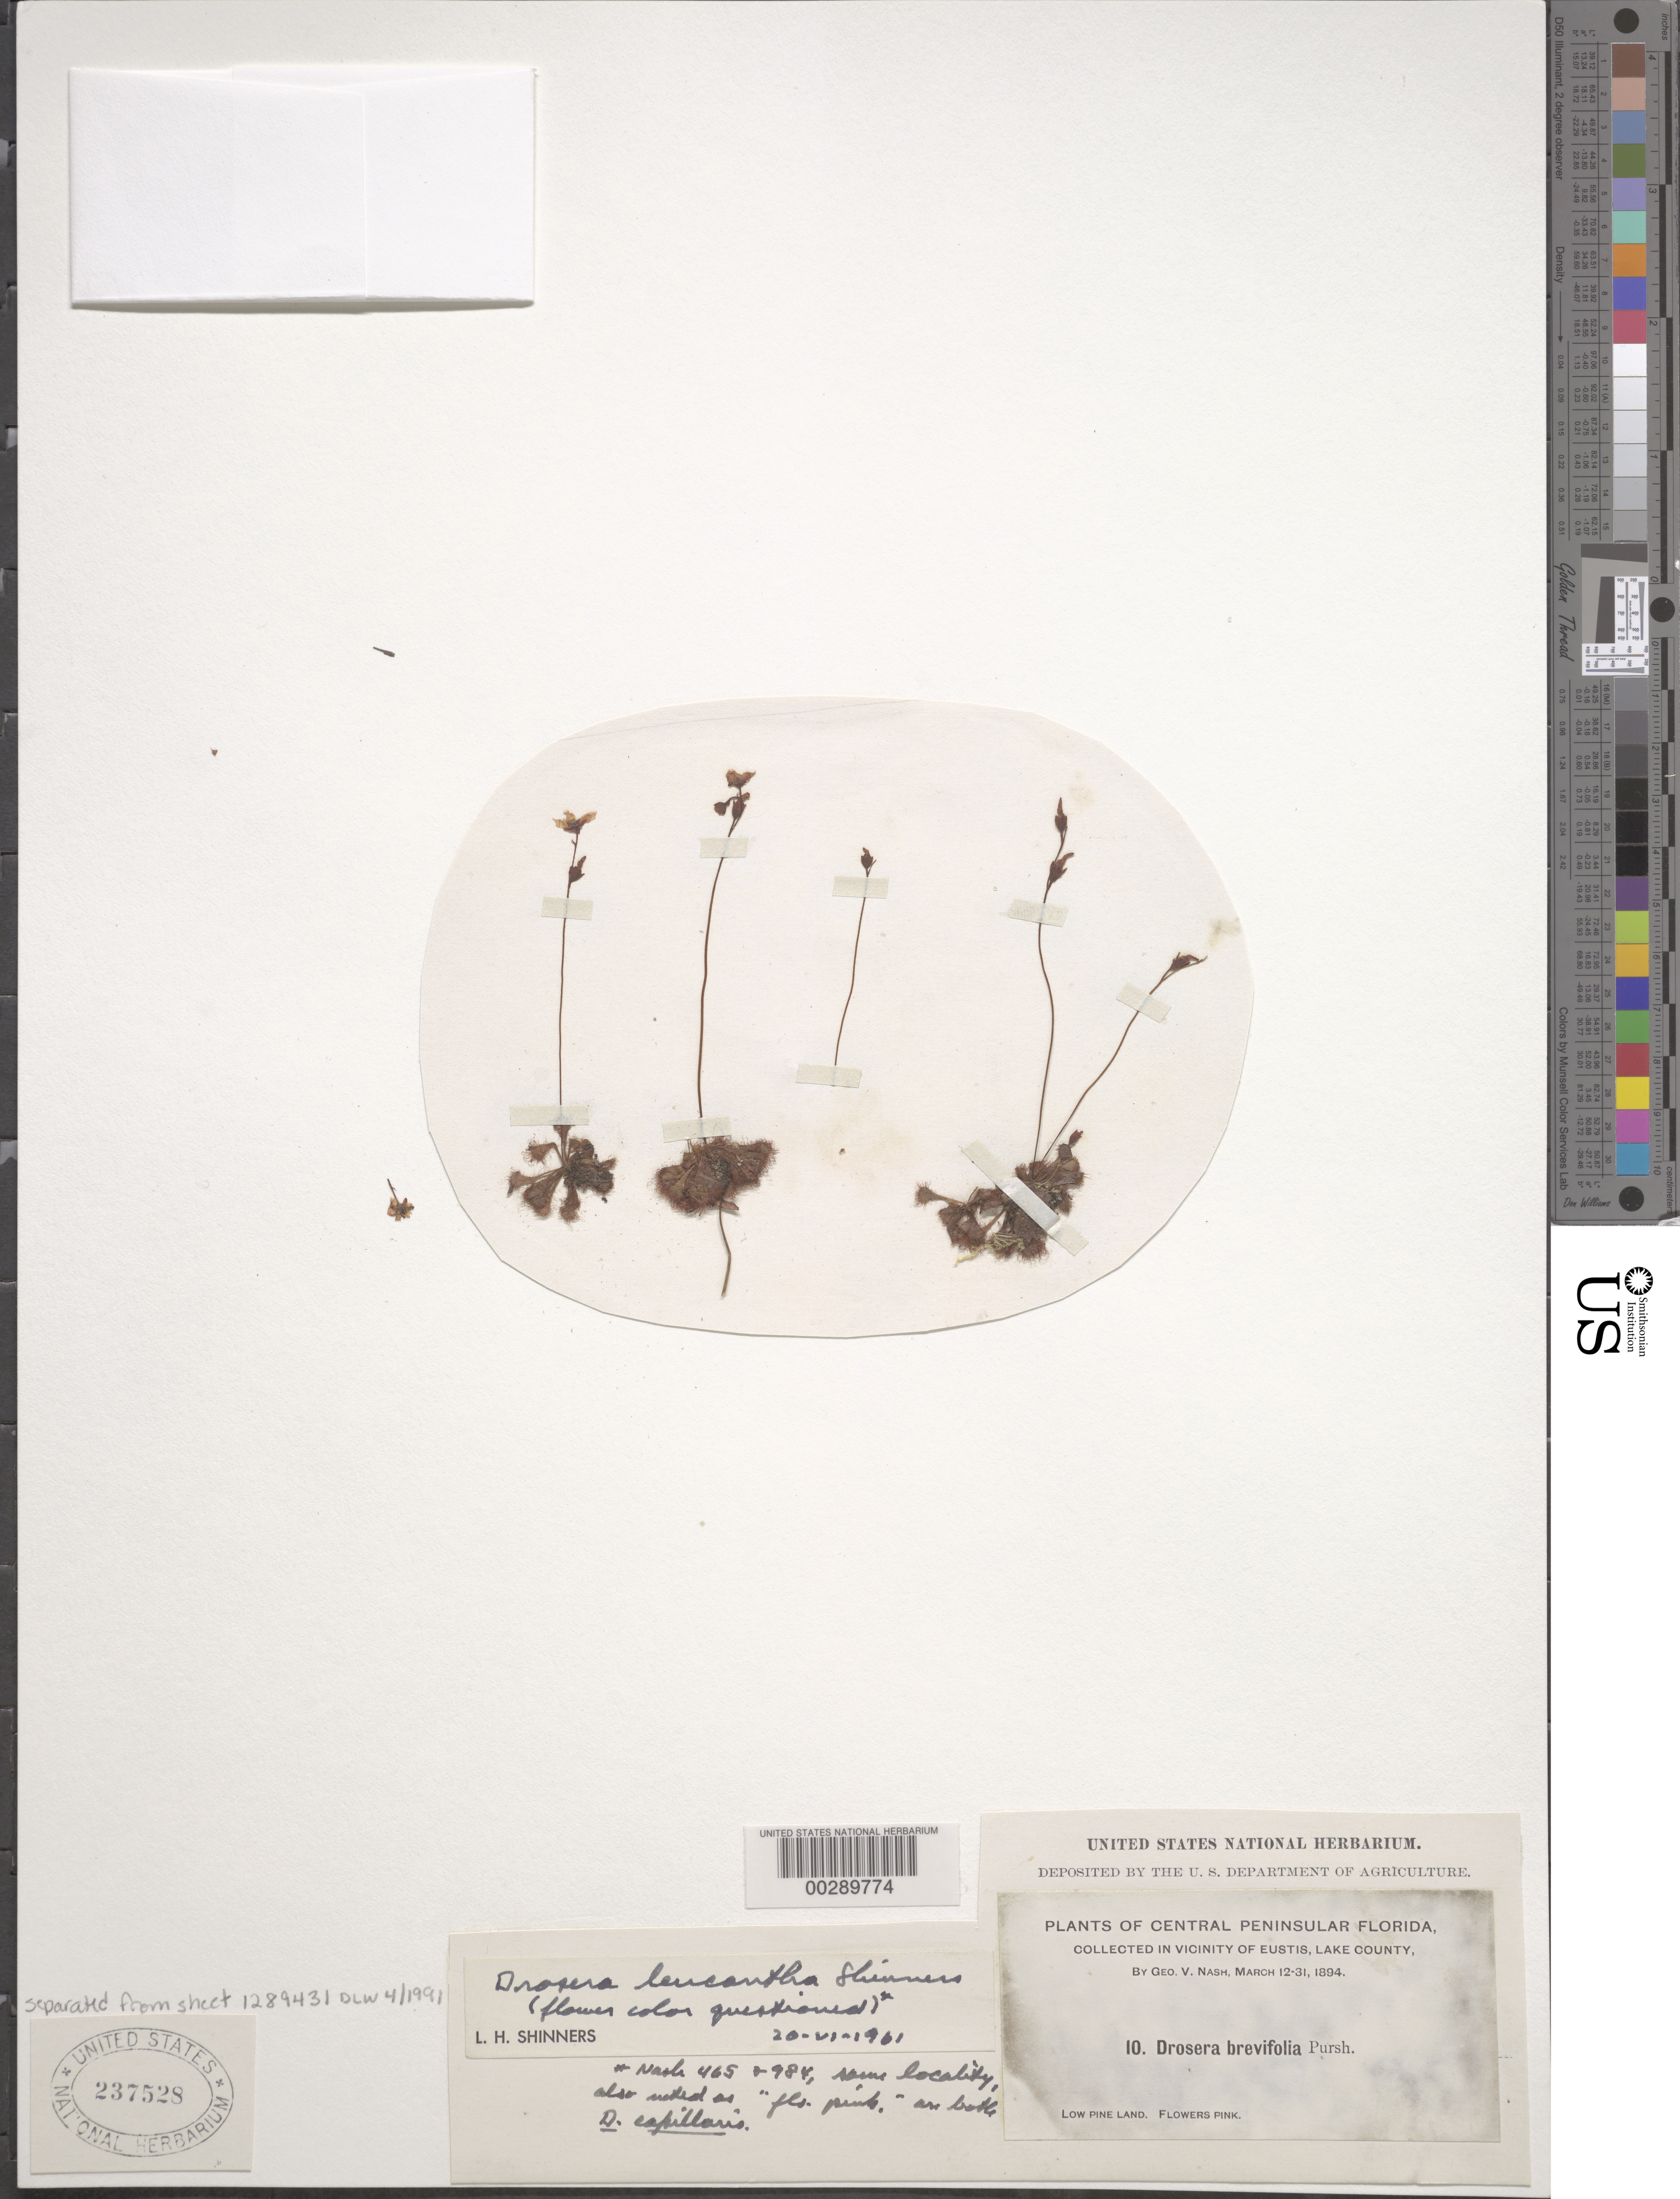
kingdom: Plantae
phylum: Tracheophyta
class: Magnoliopsida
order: Caryophyllales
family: Droseraceae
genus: Drosera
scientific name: Drosera leucantha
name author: Shinners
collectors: G. V. Nash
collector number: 10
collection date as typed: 12 Mar 1894 to 31 Mar 1894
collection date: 1894-03-12/1894-03-31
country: United States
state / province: Florida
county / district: Lake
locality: Vicinity of eustis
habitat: Low pine land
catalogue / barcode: US 237528